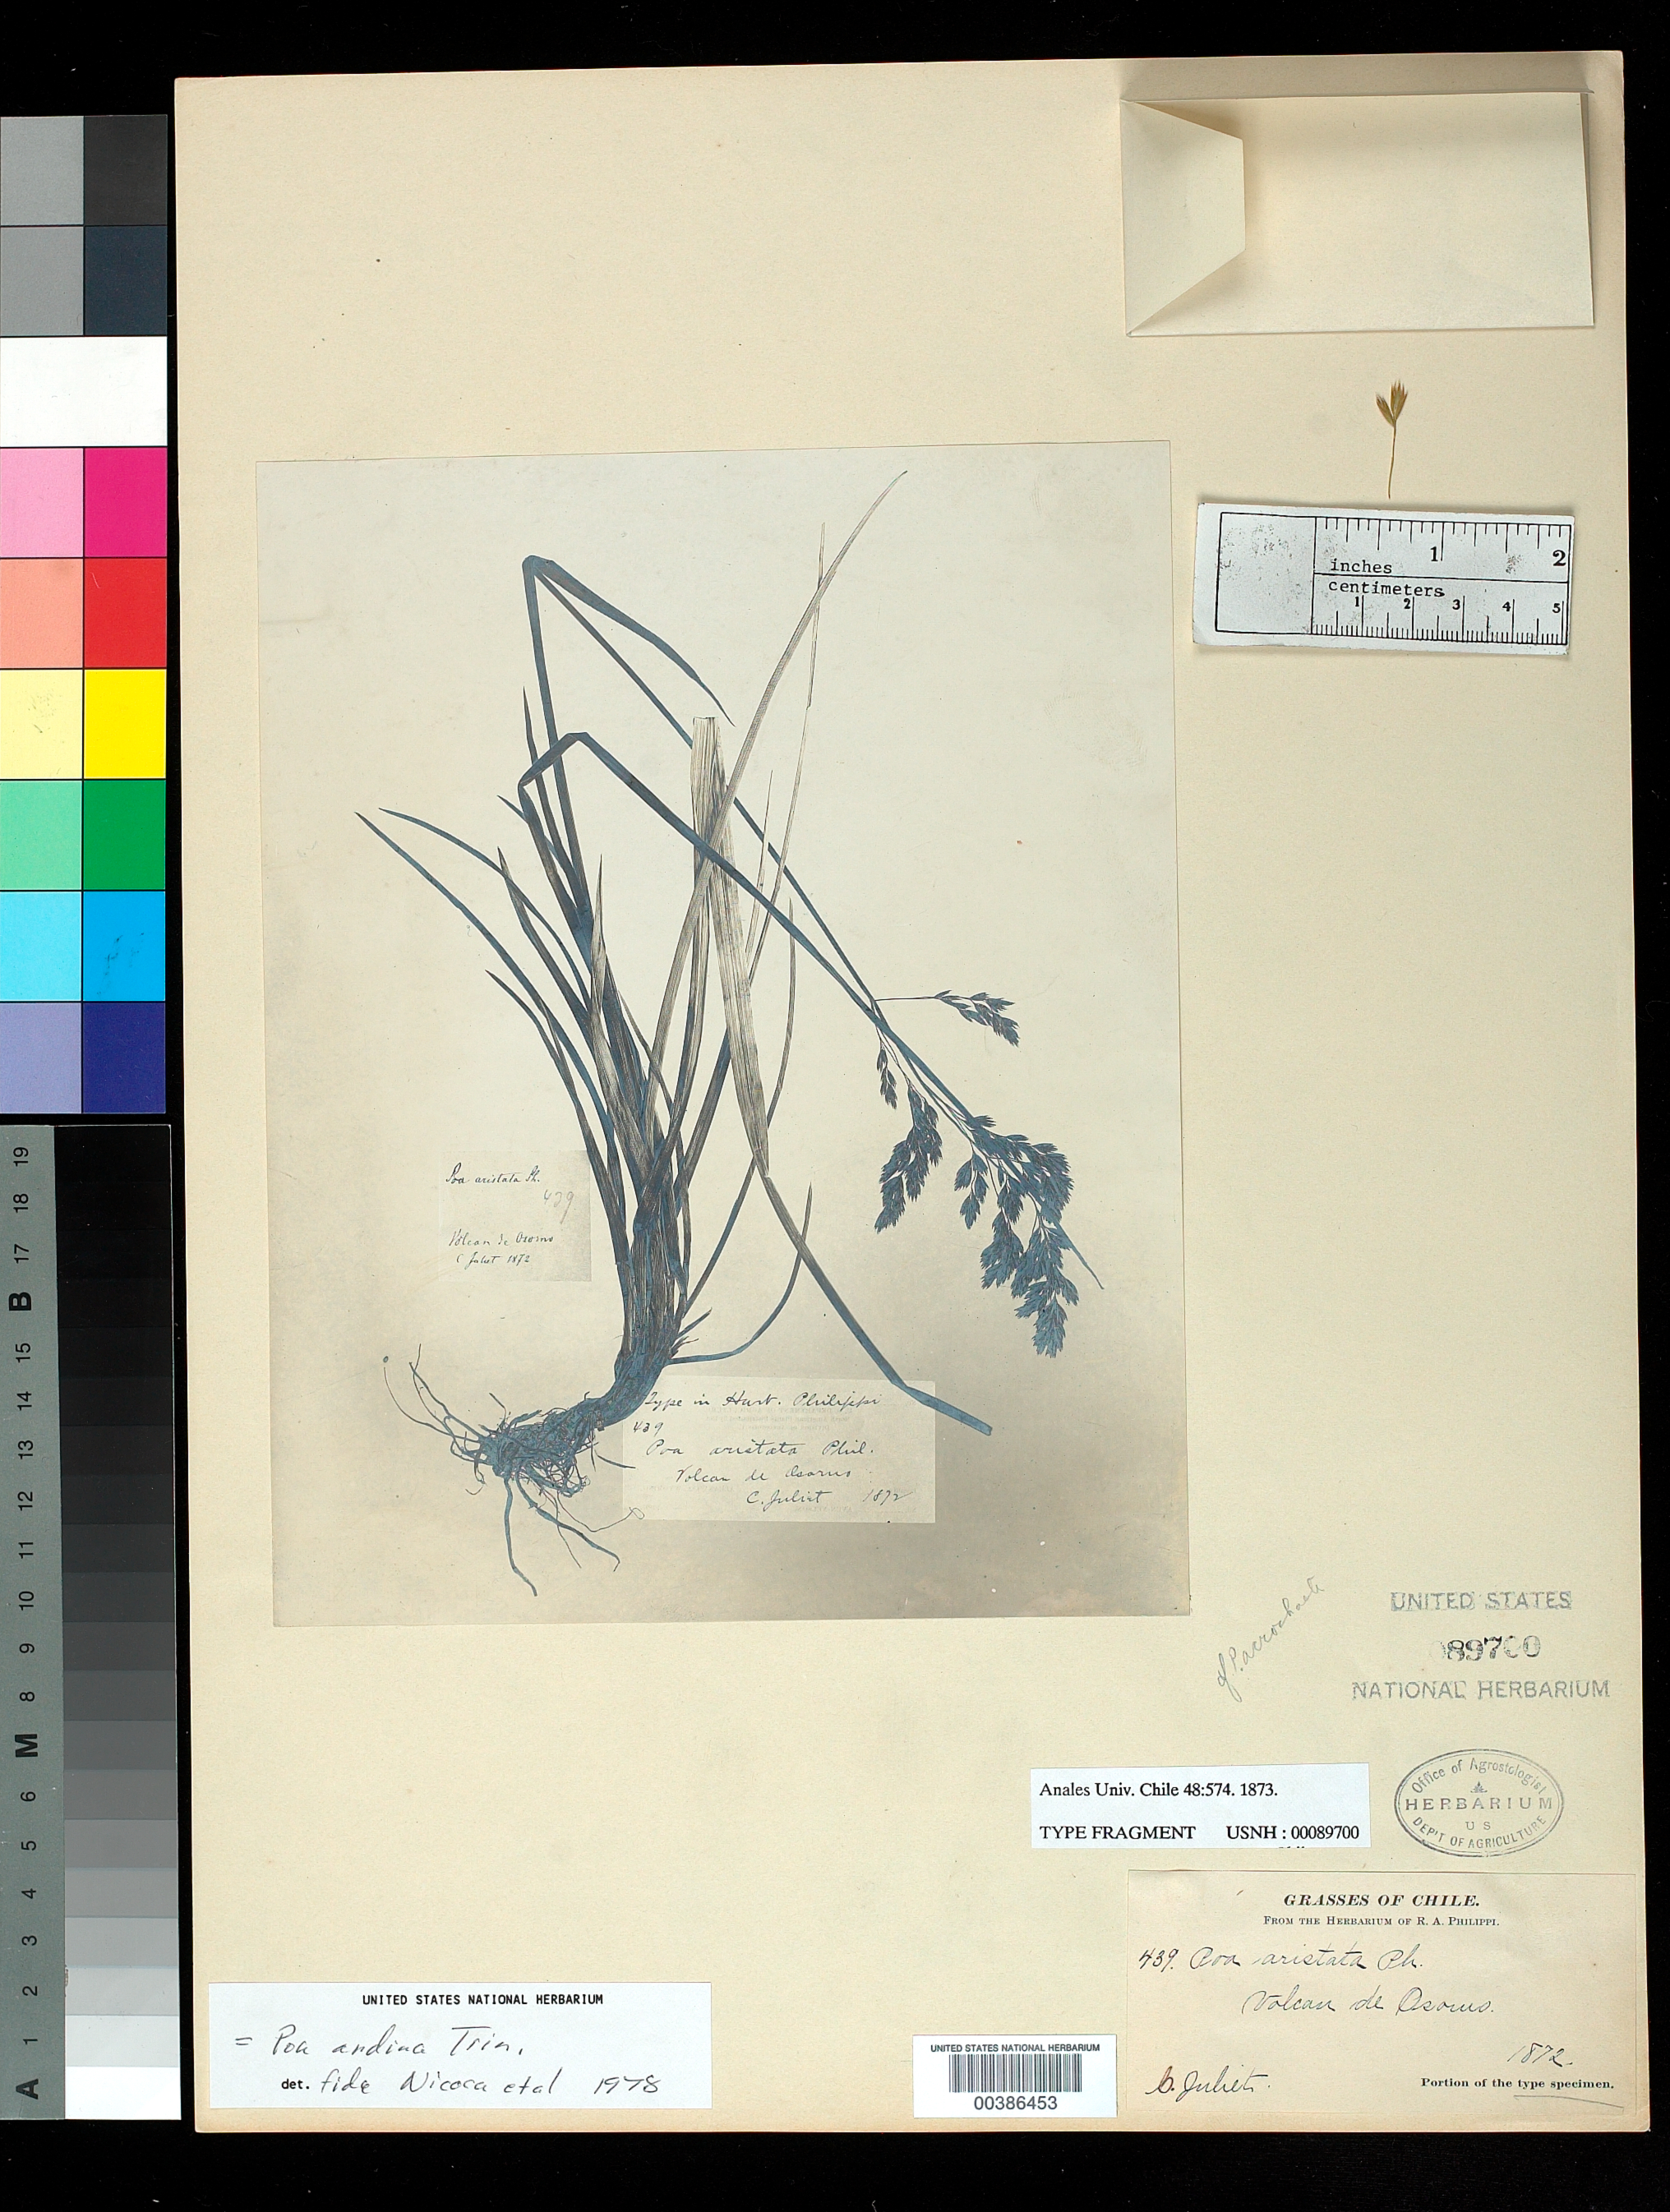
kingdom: Plantae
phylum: Tracheophyta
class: Liliopsida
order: Poales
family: Poaceae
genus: Poa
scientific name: Poa aristata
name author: Phil.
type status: Type Fragment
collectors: C. Juliet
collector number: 439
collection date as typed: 1872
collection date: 1872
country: Chile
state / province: Los Lagos (X)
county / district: Llanquihue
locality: Volcan de Osorno.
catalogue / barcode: US 89700